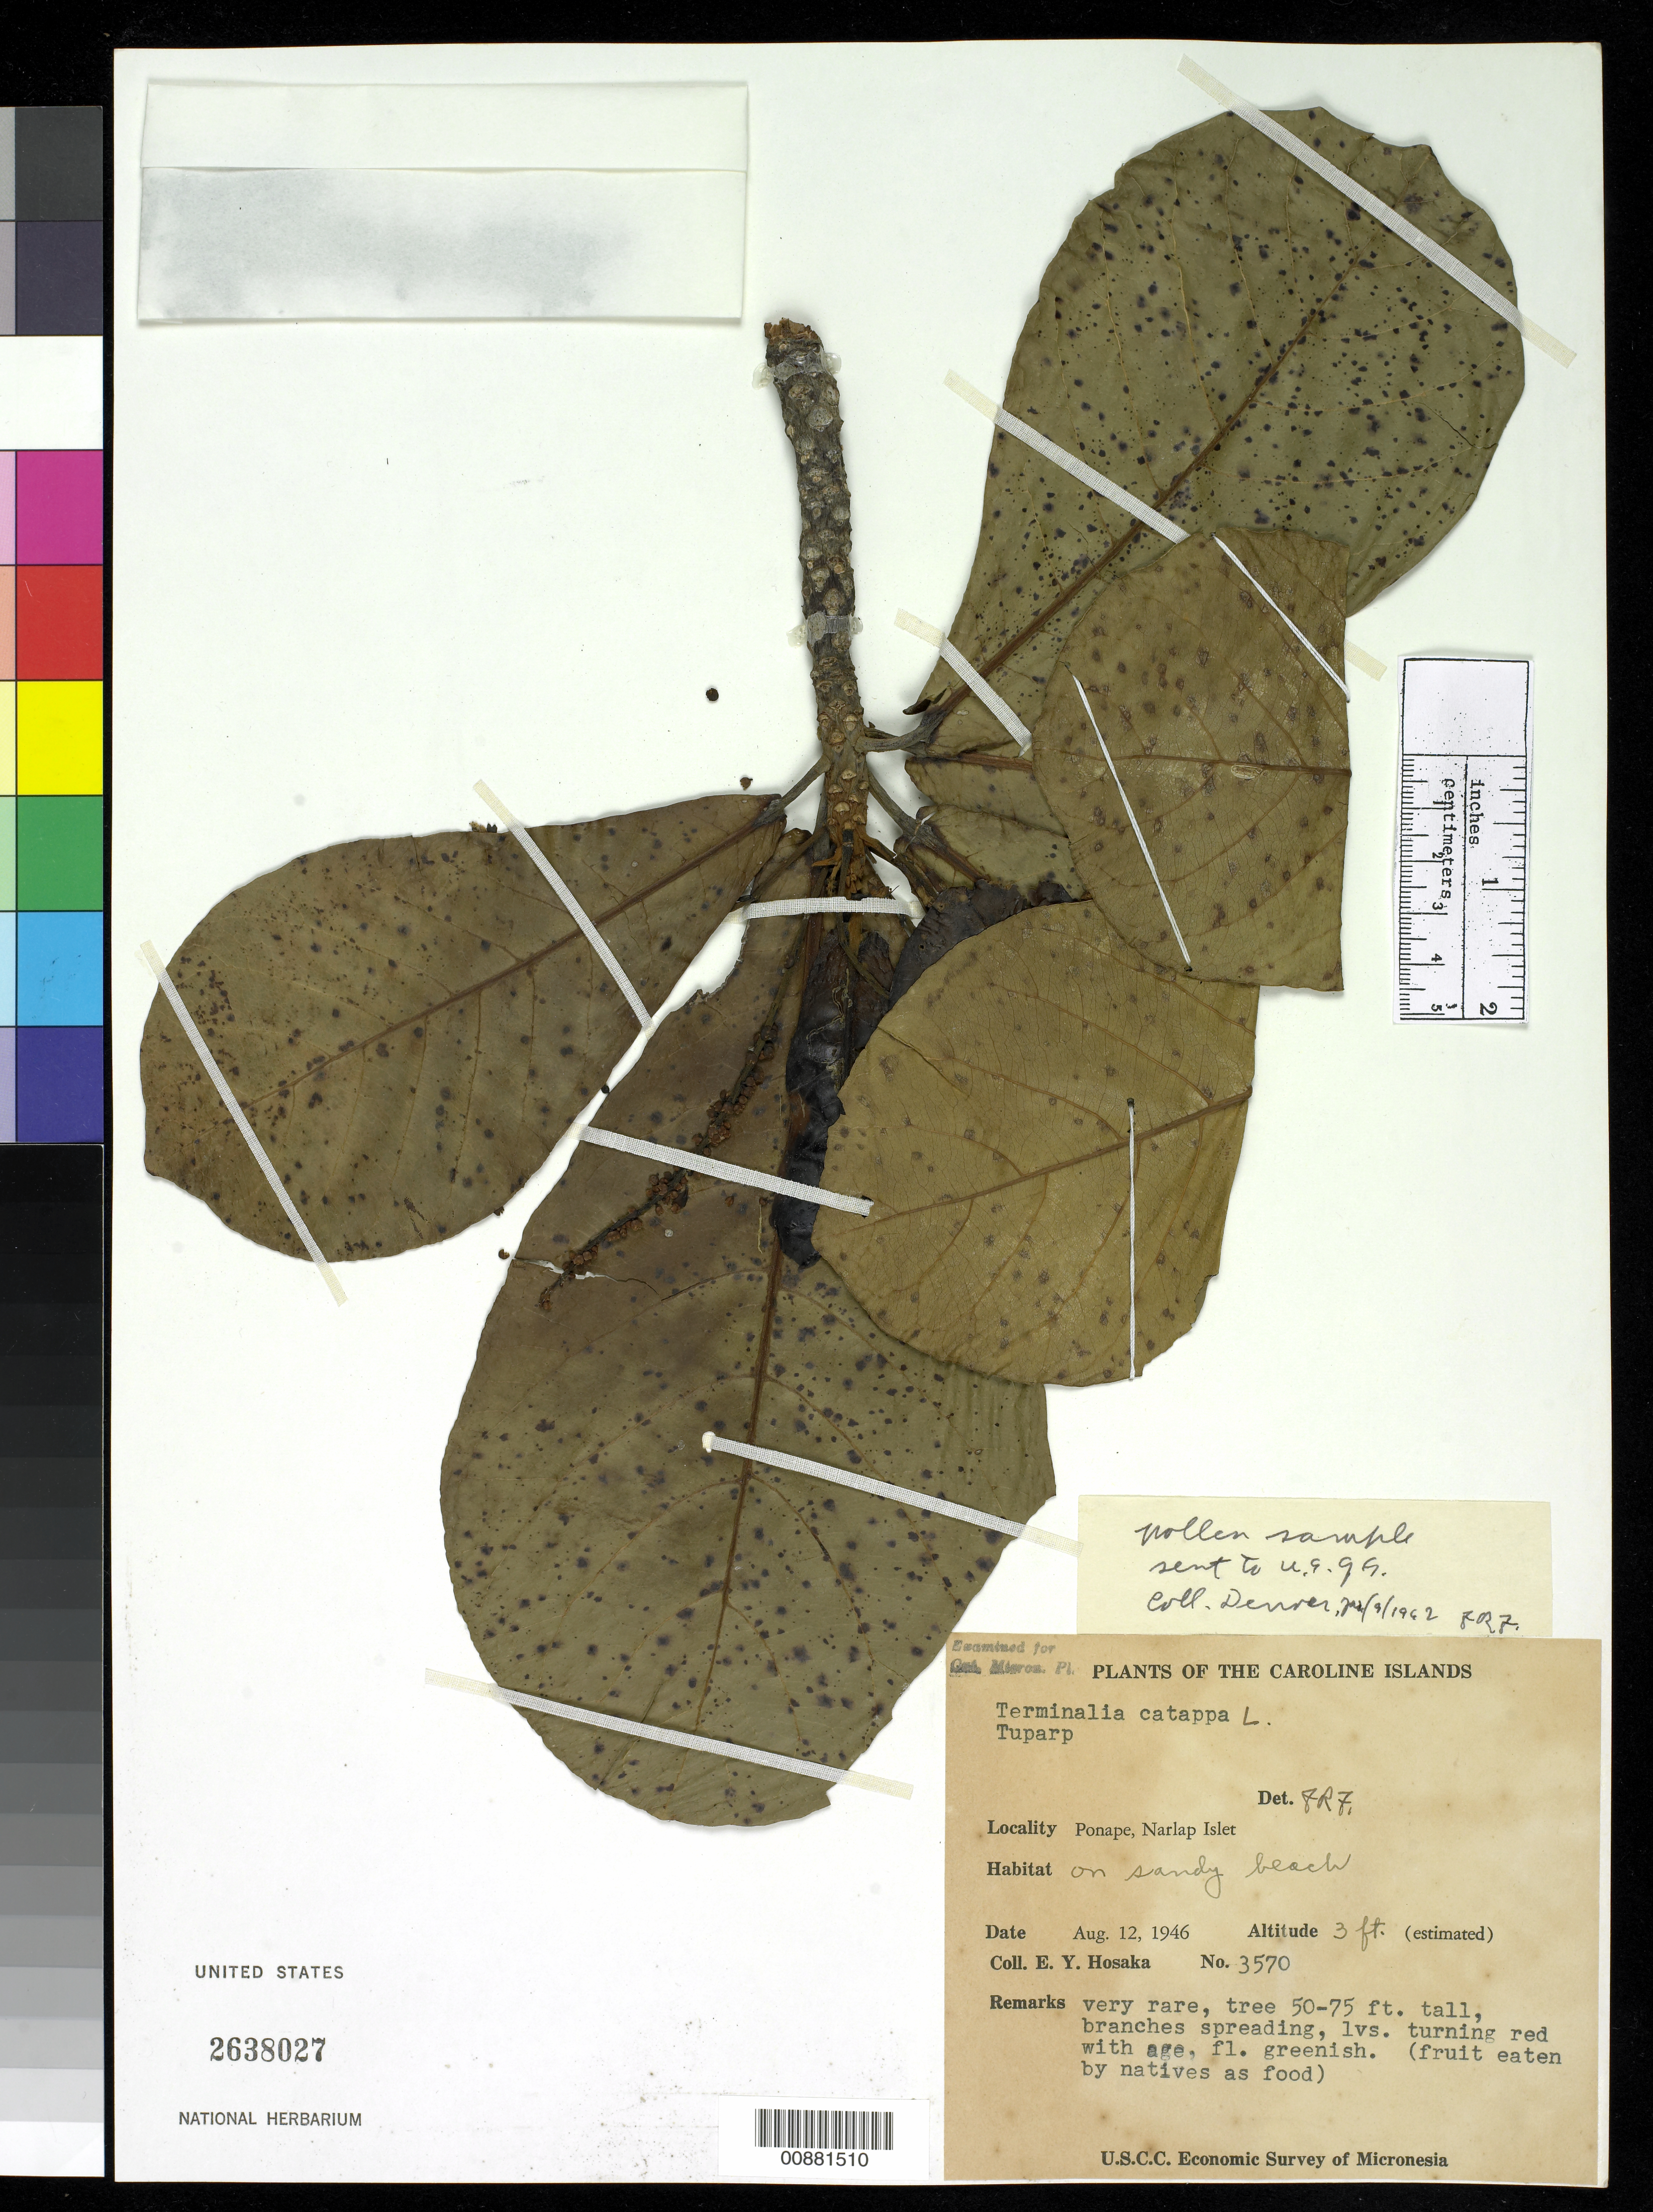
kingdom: Plantae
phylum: Tracheophyta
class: Magnoliopsida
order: Myrtales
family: Combretaceae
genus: Terminalia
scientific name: Terminalia catappa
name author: L.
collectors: E. Y. Hosaka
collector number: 3570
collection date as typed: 12 Aug 1946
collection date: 1946-08-12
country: Micronesia, Federated States of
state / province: Pohnpei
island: Pohnpei [Ponape] Islands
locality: Narlap Islet, off the S coast of Pohnpei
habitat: On sandy beach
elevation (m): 1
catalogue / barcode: US 2638027